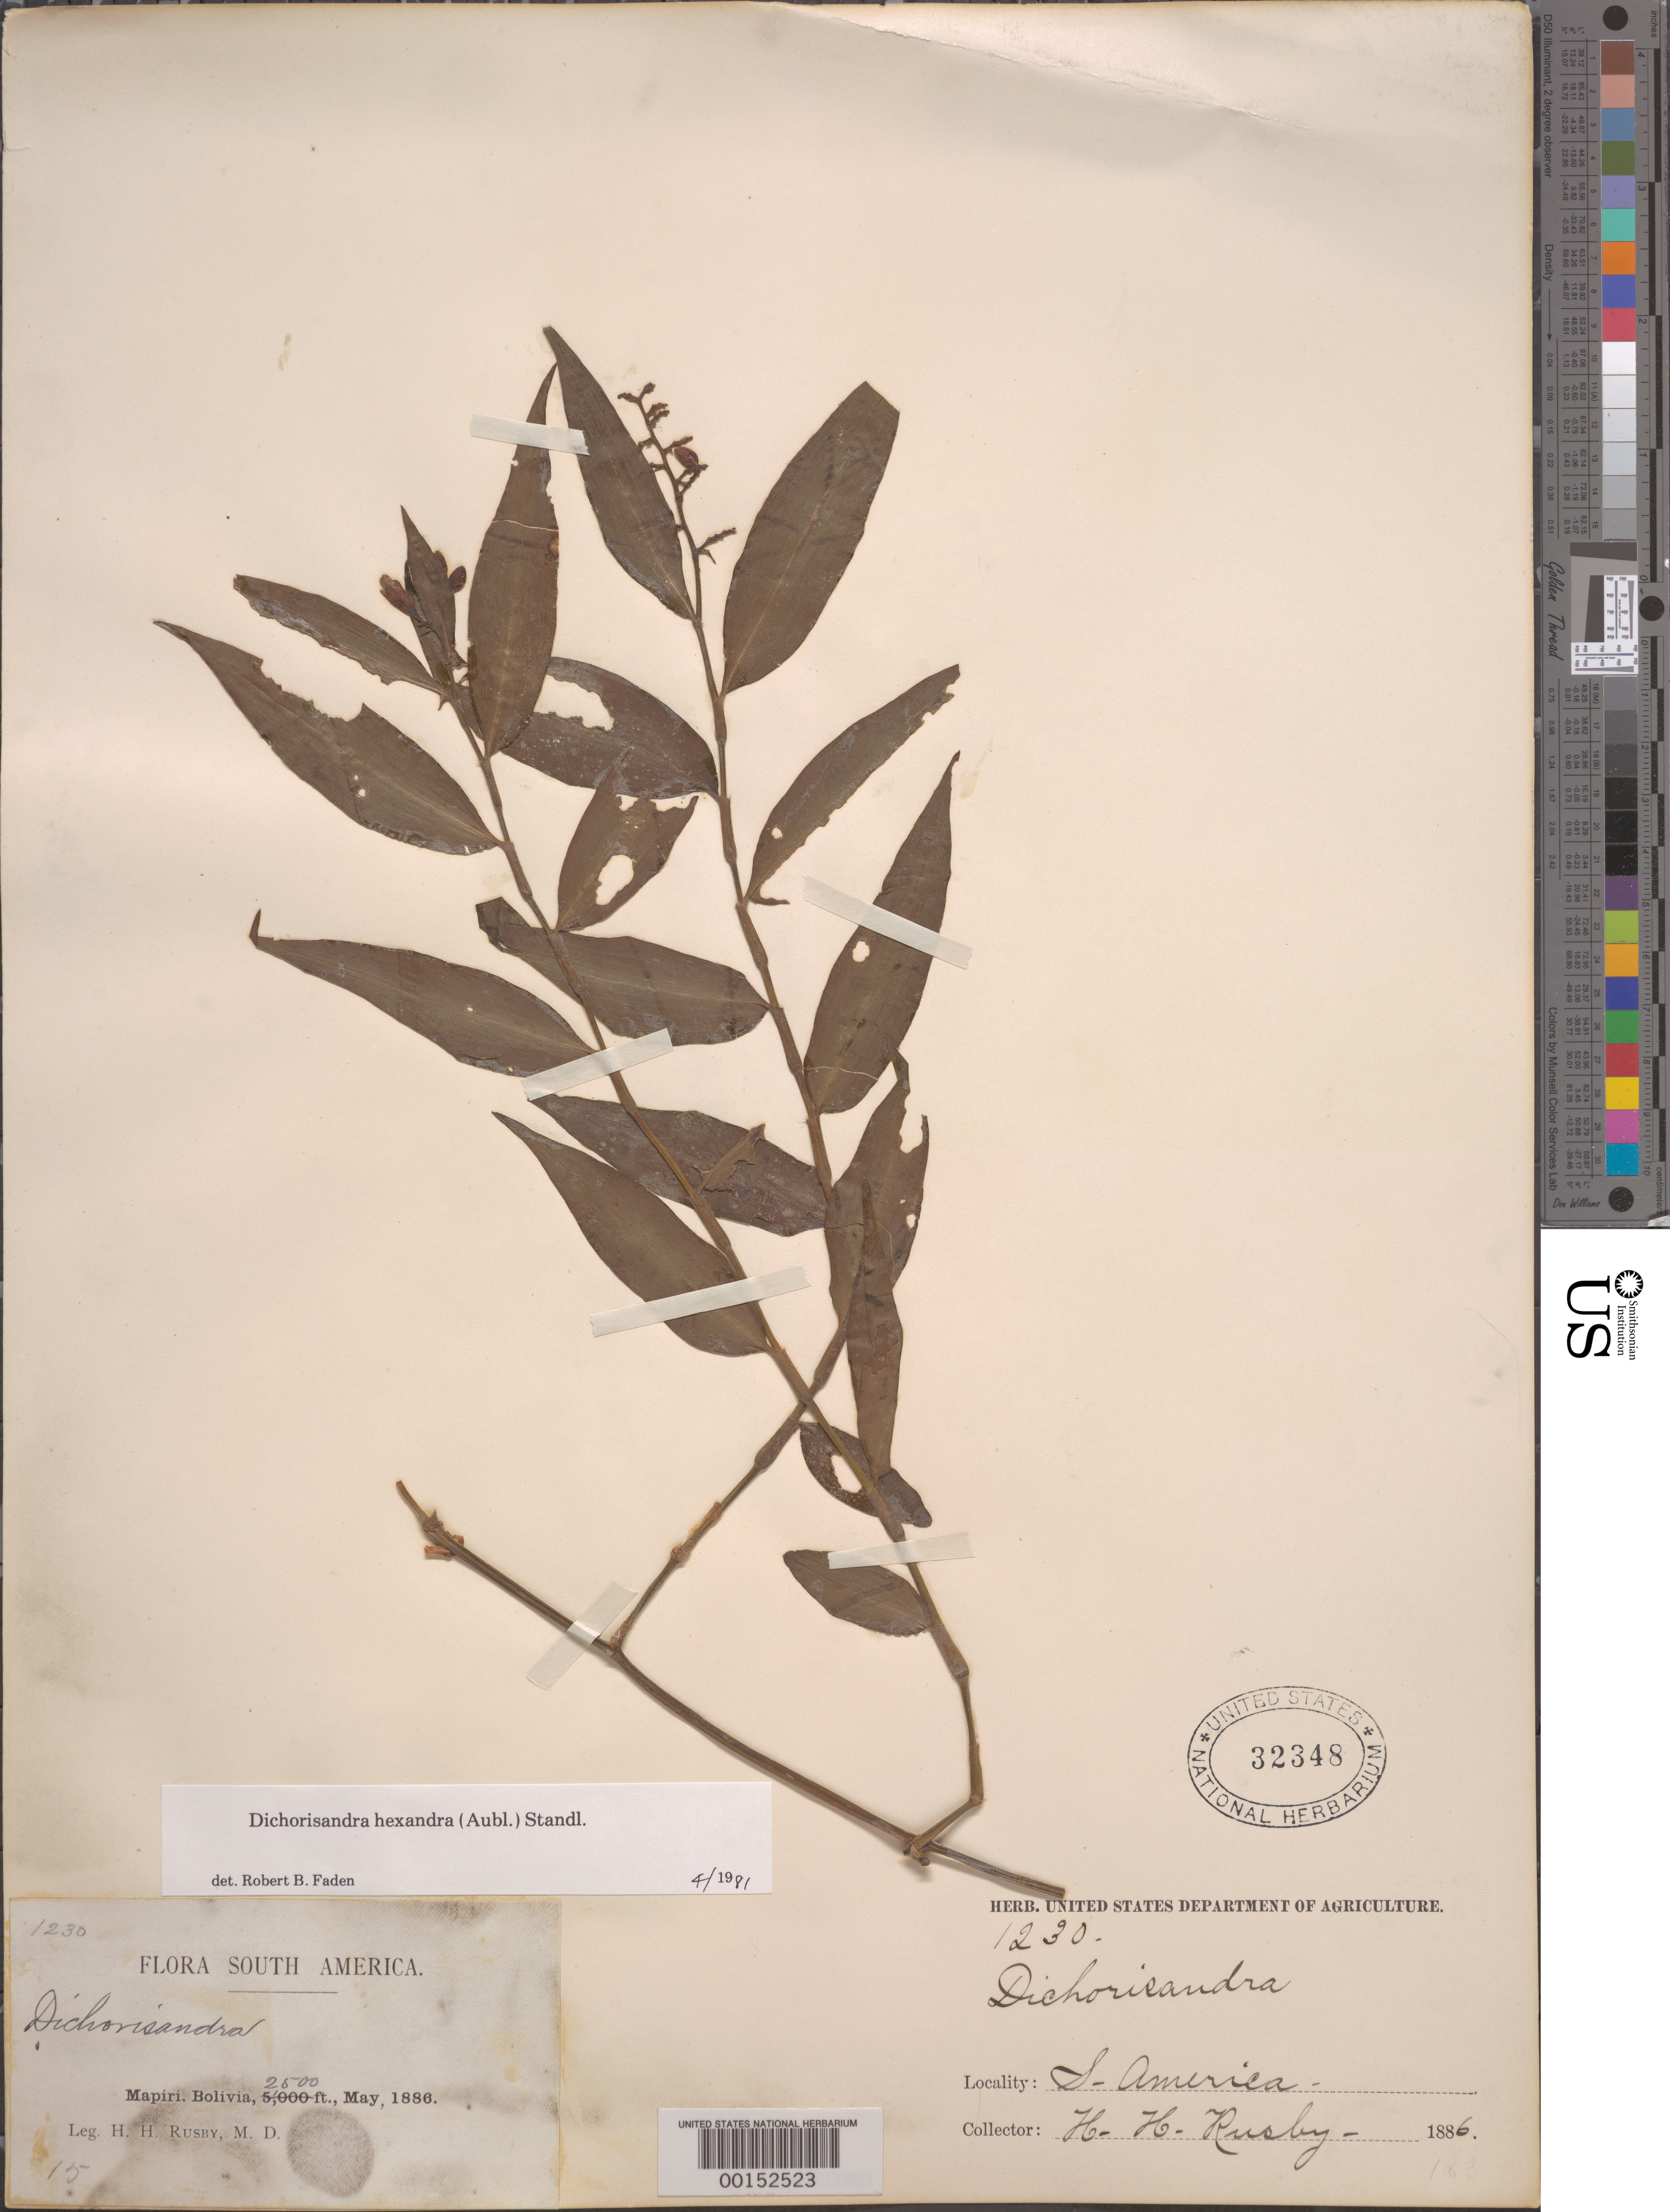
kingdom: Plantae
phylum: Tracheophyta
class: Liliopsida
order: Commelinales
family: Commelinaceae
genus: Dichorisandra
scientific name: Dichorisandra hexandra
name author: (Aubl.) Standl.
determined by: Faden, Robert B., (US), Smithsonian Institution - National Museum of Natural History (UNITED STATES)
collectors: H. H. Rusby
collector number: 1230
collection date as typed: May, 1886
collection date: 1886-05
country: Bolivia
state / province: La Páz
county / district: Larecaja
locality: Mapiri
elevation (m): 762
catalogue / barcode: US 32348